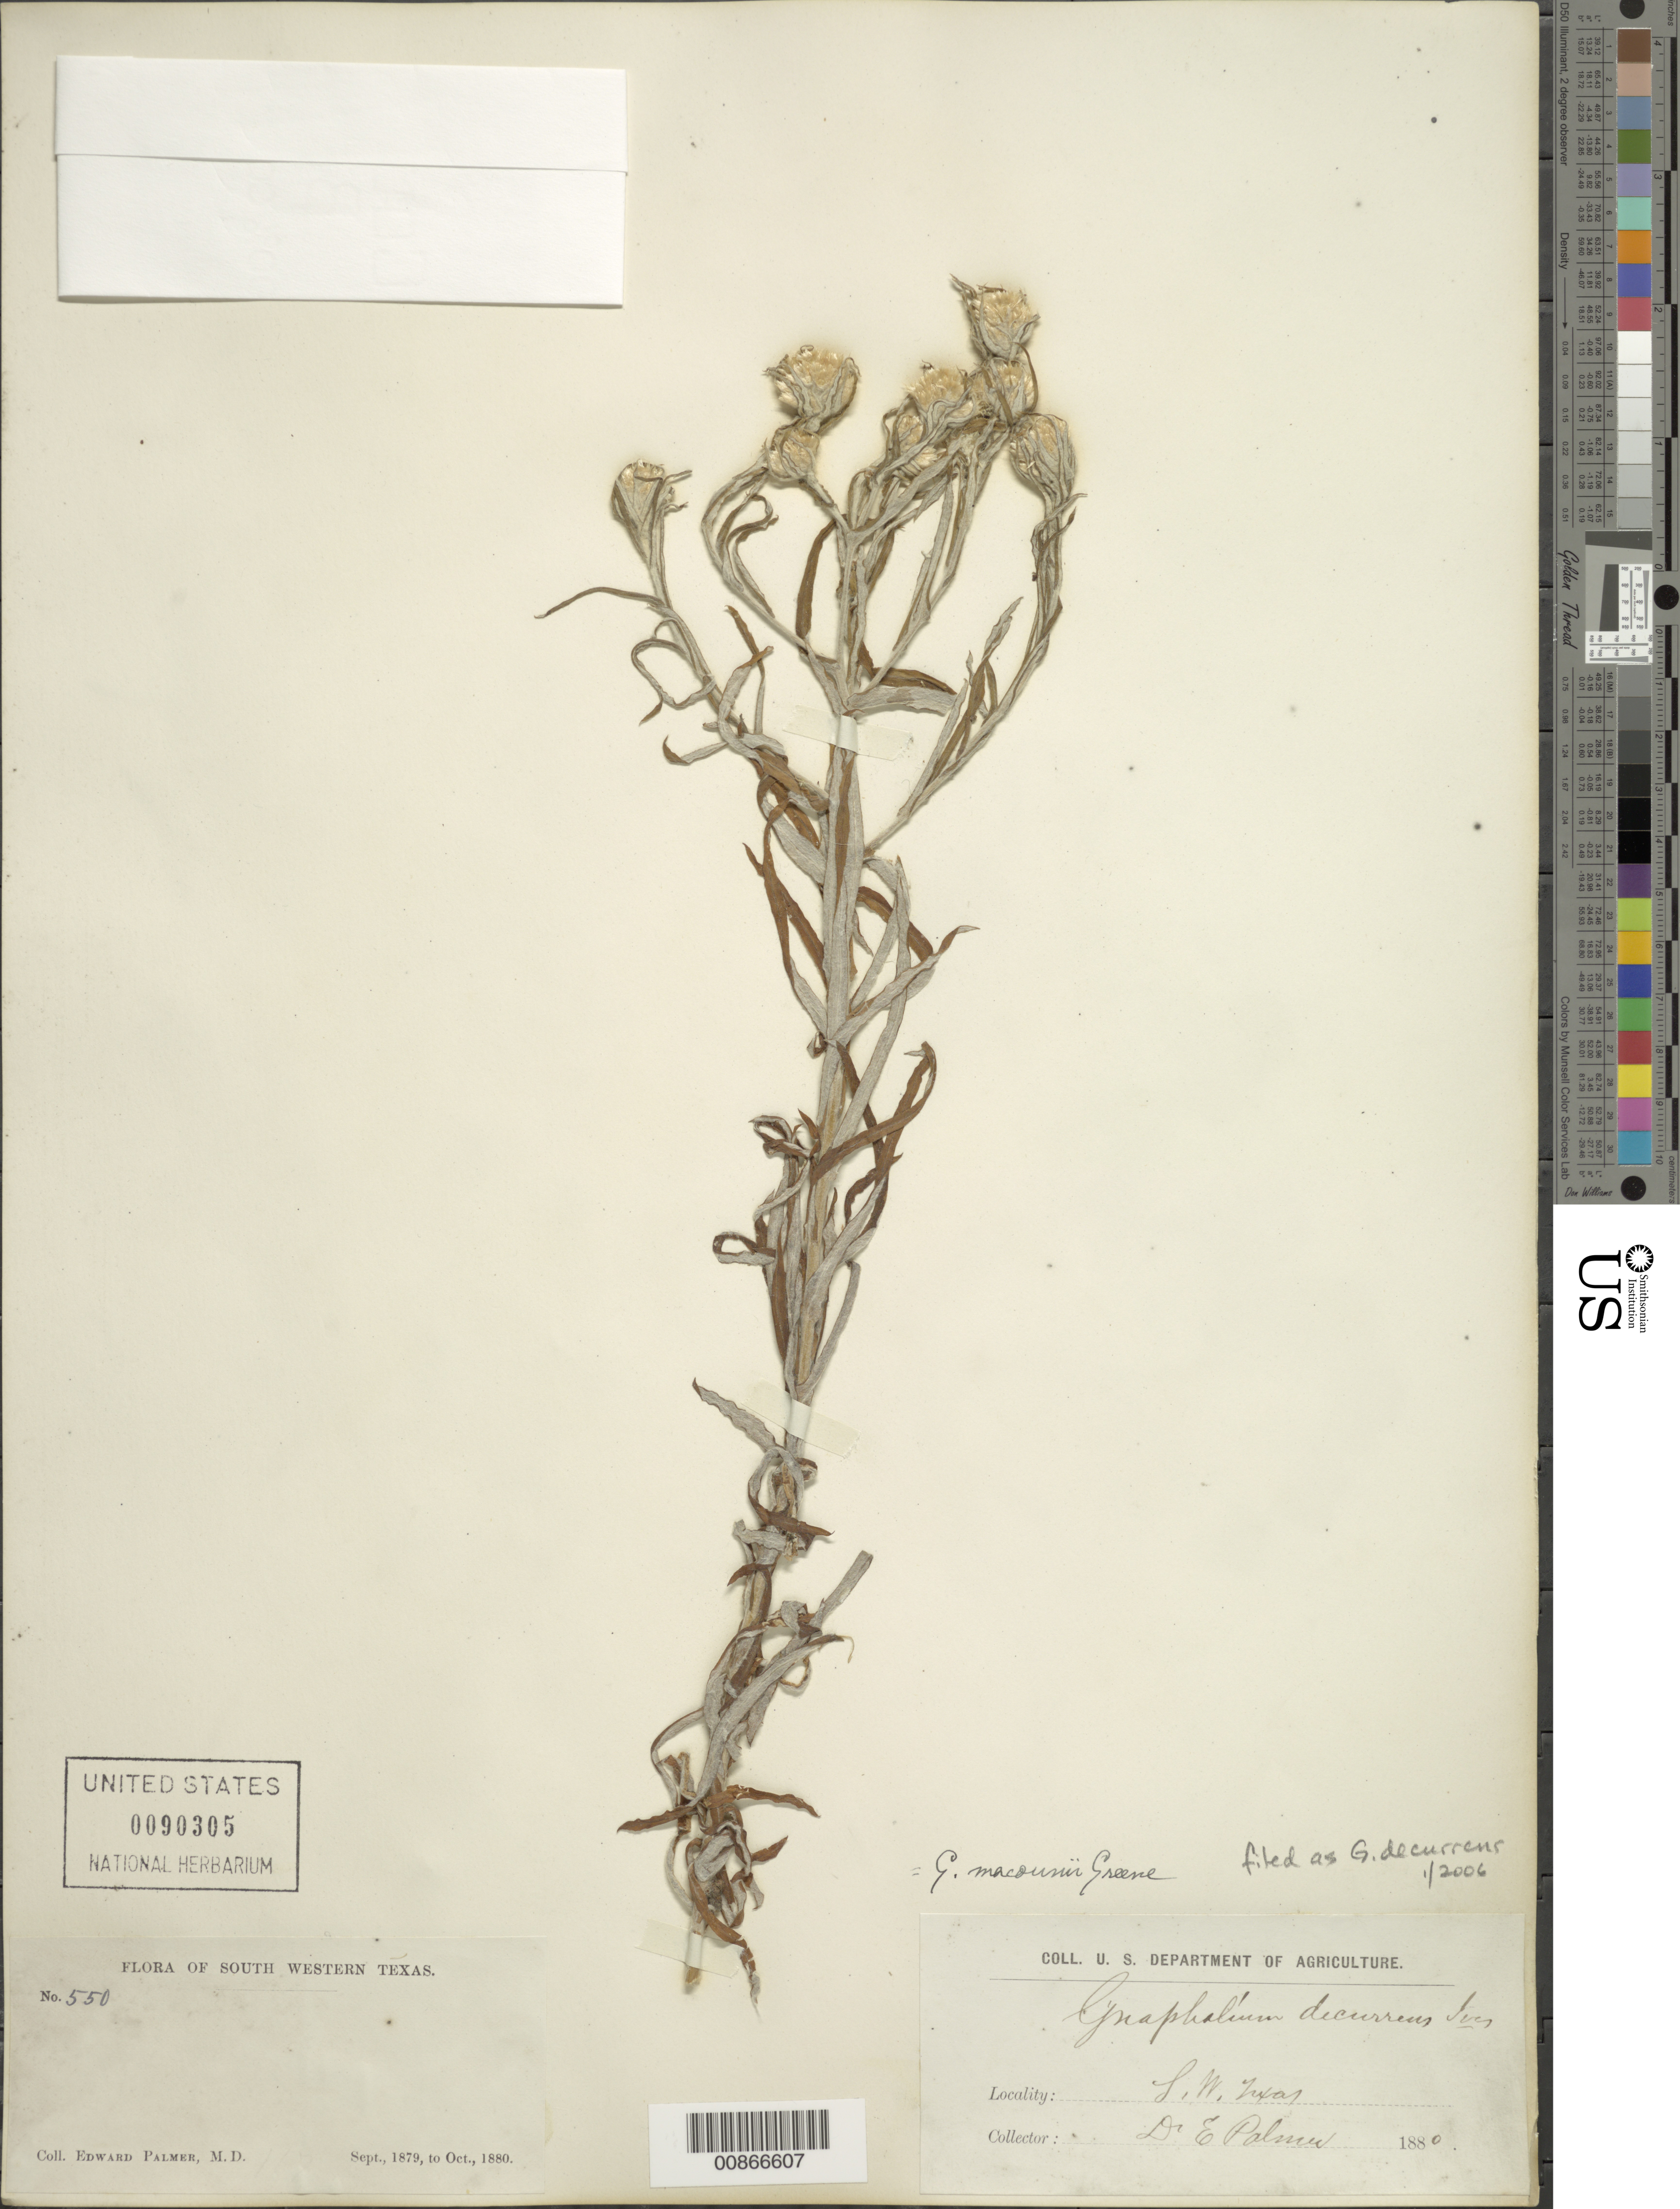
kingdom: Plantae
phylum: Tracheophyta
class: Magnoliopsida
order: Asterales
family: Asteraceae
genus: Pseudognaphalium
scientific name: Pseudognaphalium macounii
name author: (Greene) Kartesz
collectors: E. Palmer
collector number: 550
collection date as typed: Sep 1879 to -- Oct 1880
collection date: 1879-09/1880-10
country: United States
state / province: Texas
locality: South Western Texas.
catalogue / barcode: US 90305